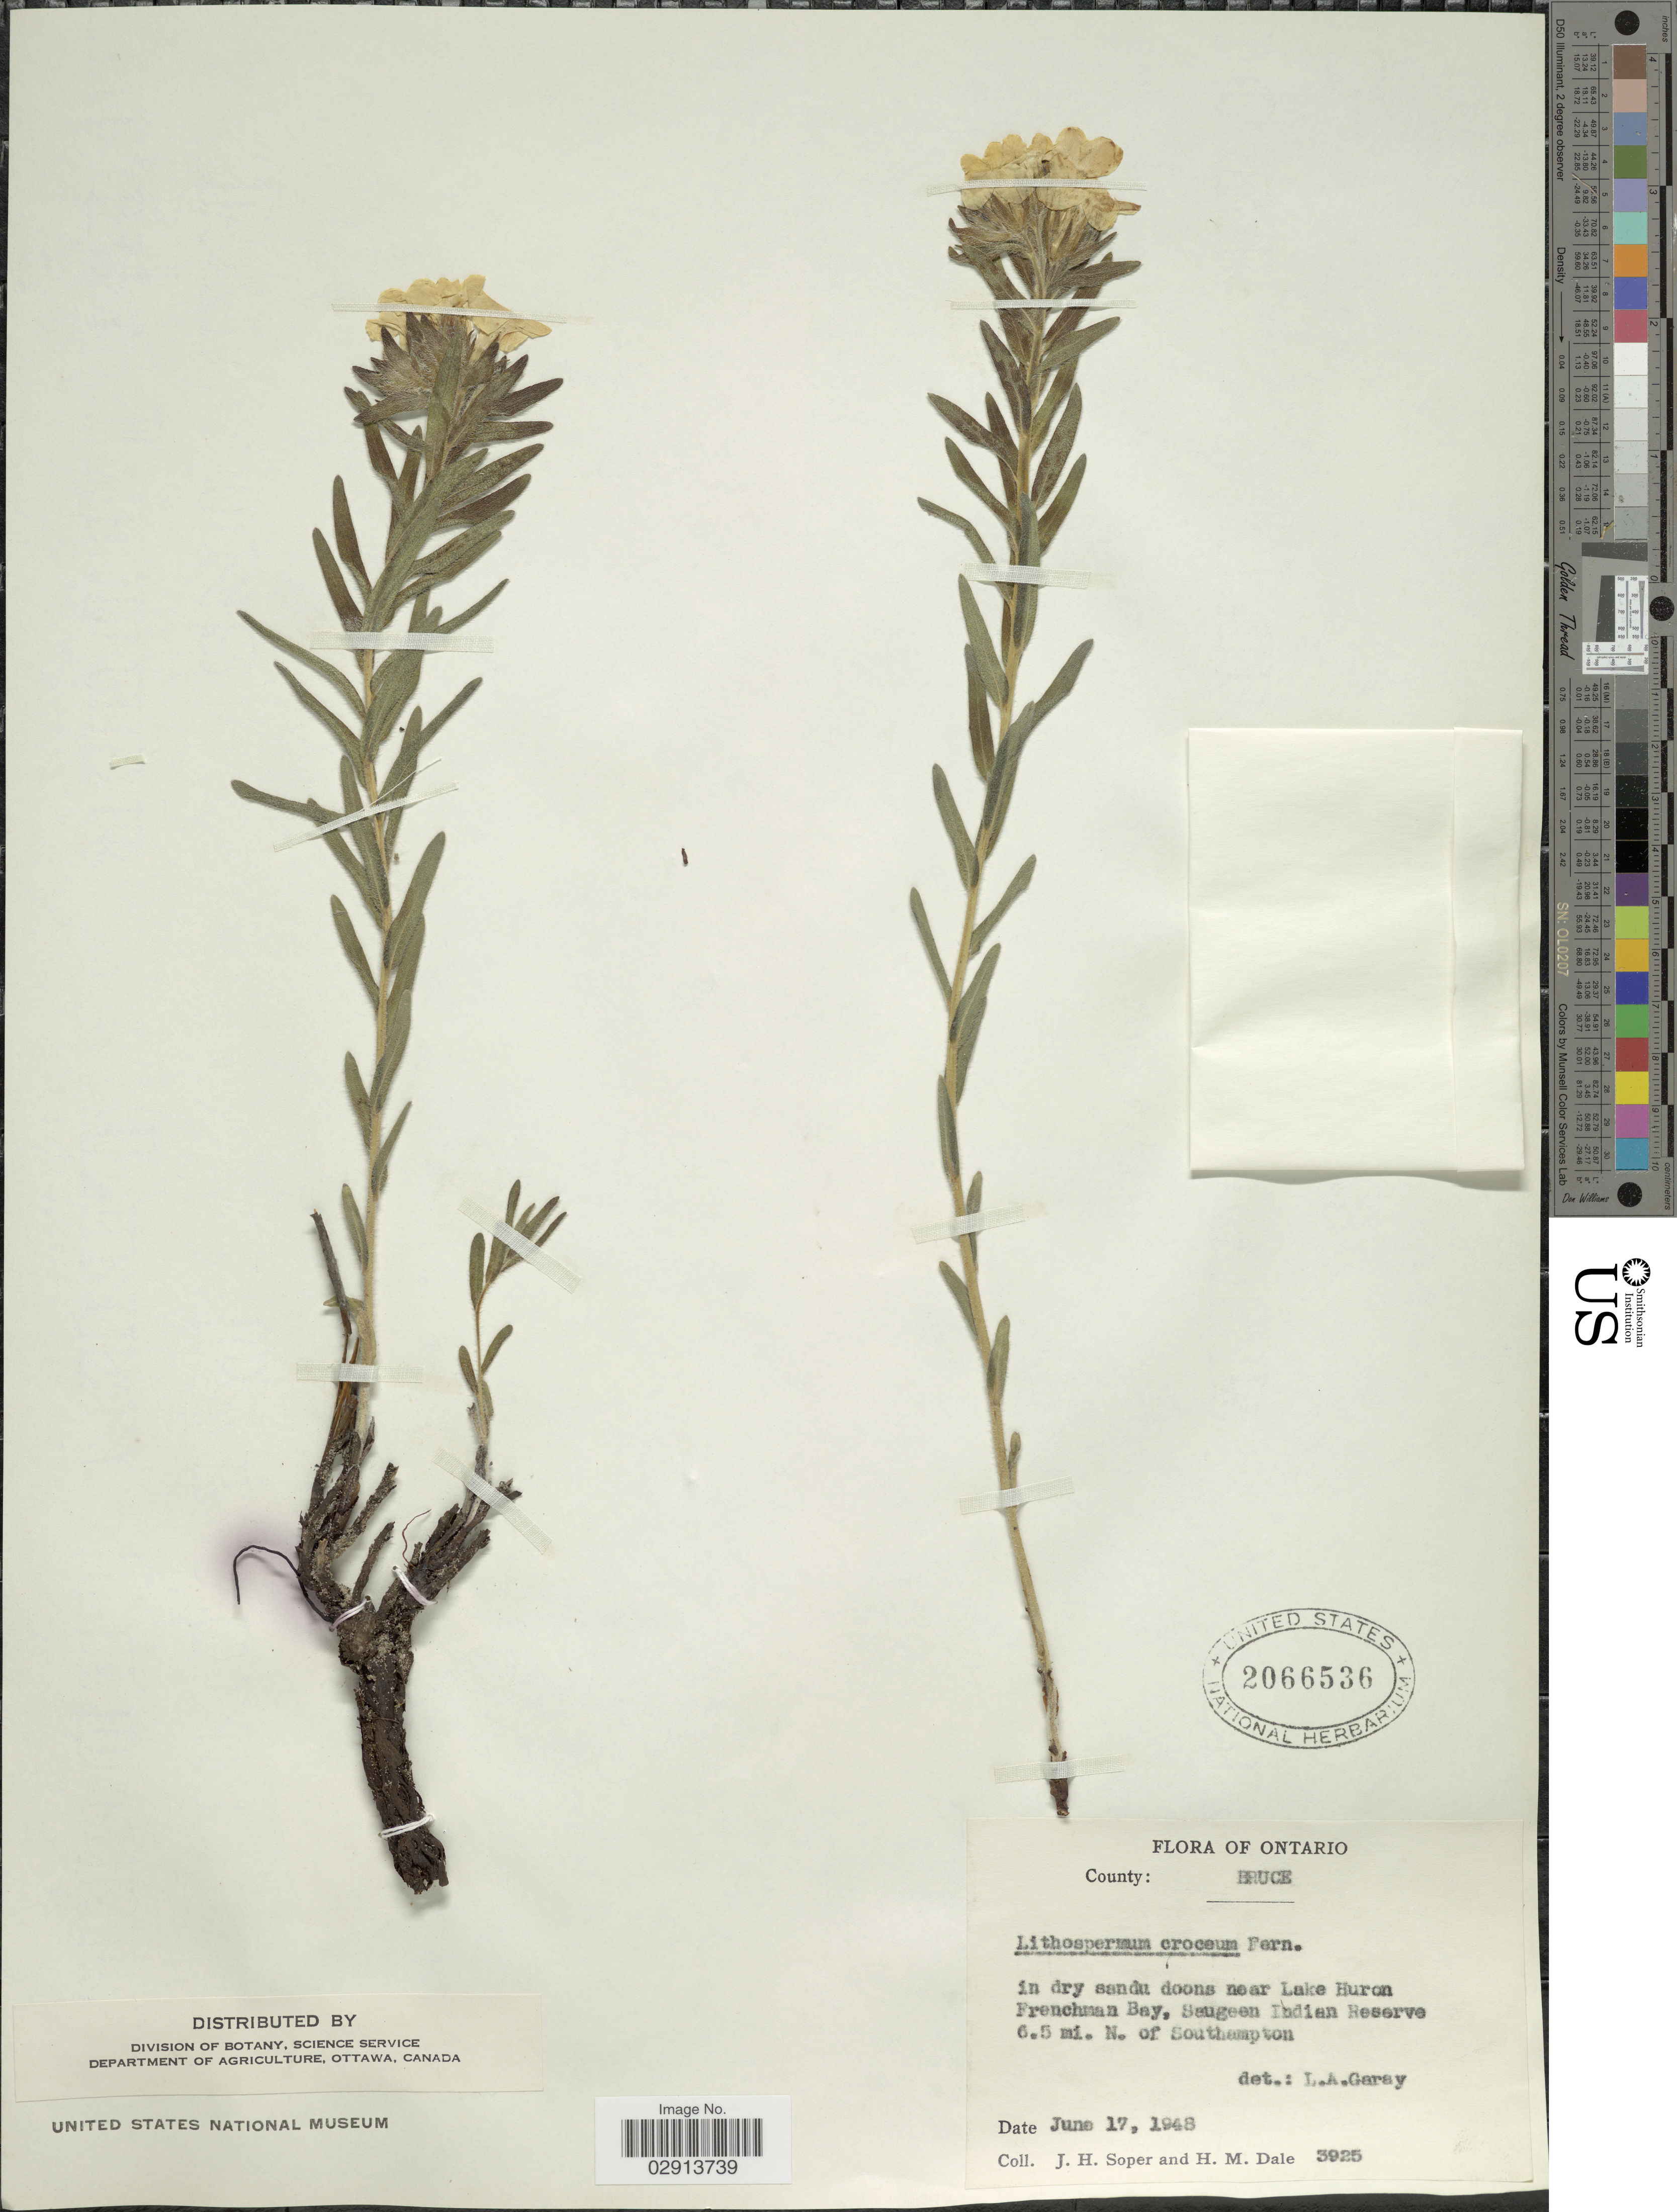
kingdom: Plantae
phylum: Tracheophyta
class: Magnoliopsida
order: Boraginales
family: Boraginaceae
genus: Lithospermum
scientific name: Lithospermum caroliniense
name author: (J.F. Gmel.) MacMill.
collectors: J. H. Soper & H. M. Dale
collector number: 3925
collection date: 1948-06-17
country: Canada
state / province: Ontario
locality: County: Bruce. In dry sandu doons near Lake Huron Frenchman Bay, Saugeen Indian Reserve 6.5 mi. N. of Southampton.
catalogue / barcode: US 2066536